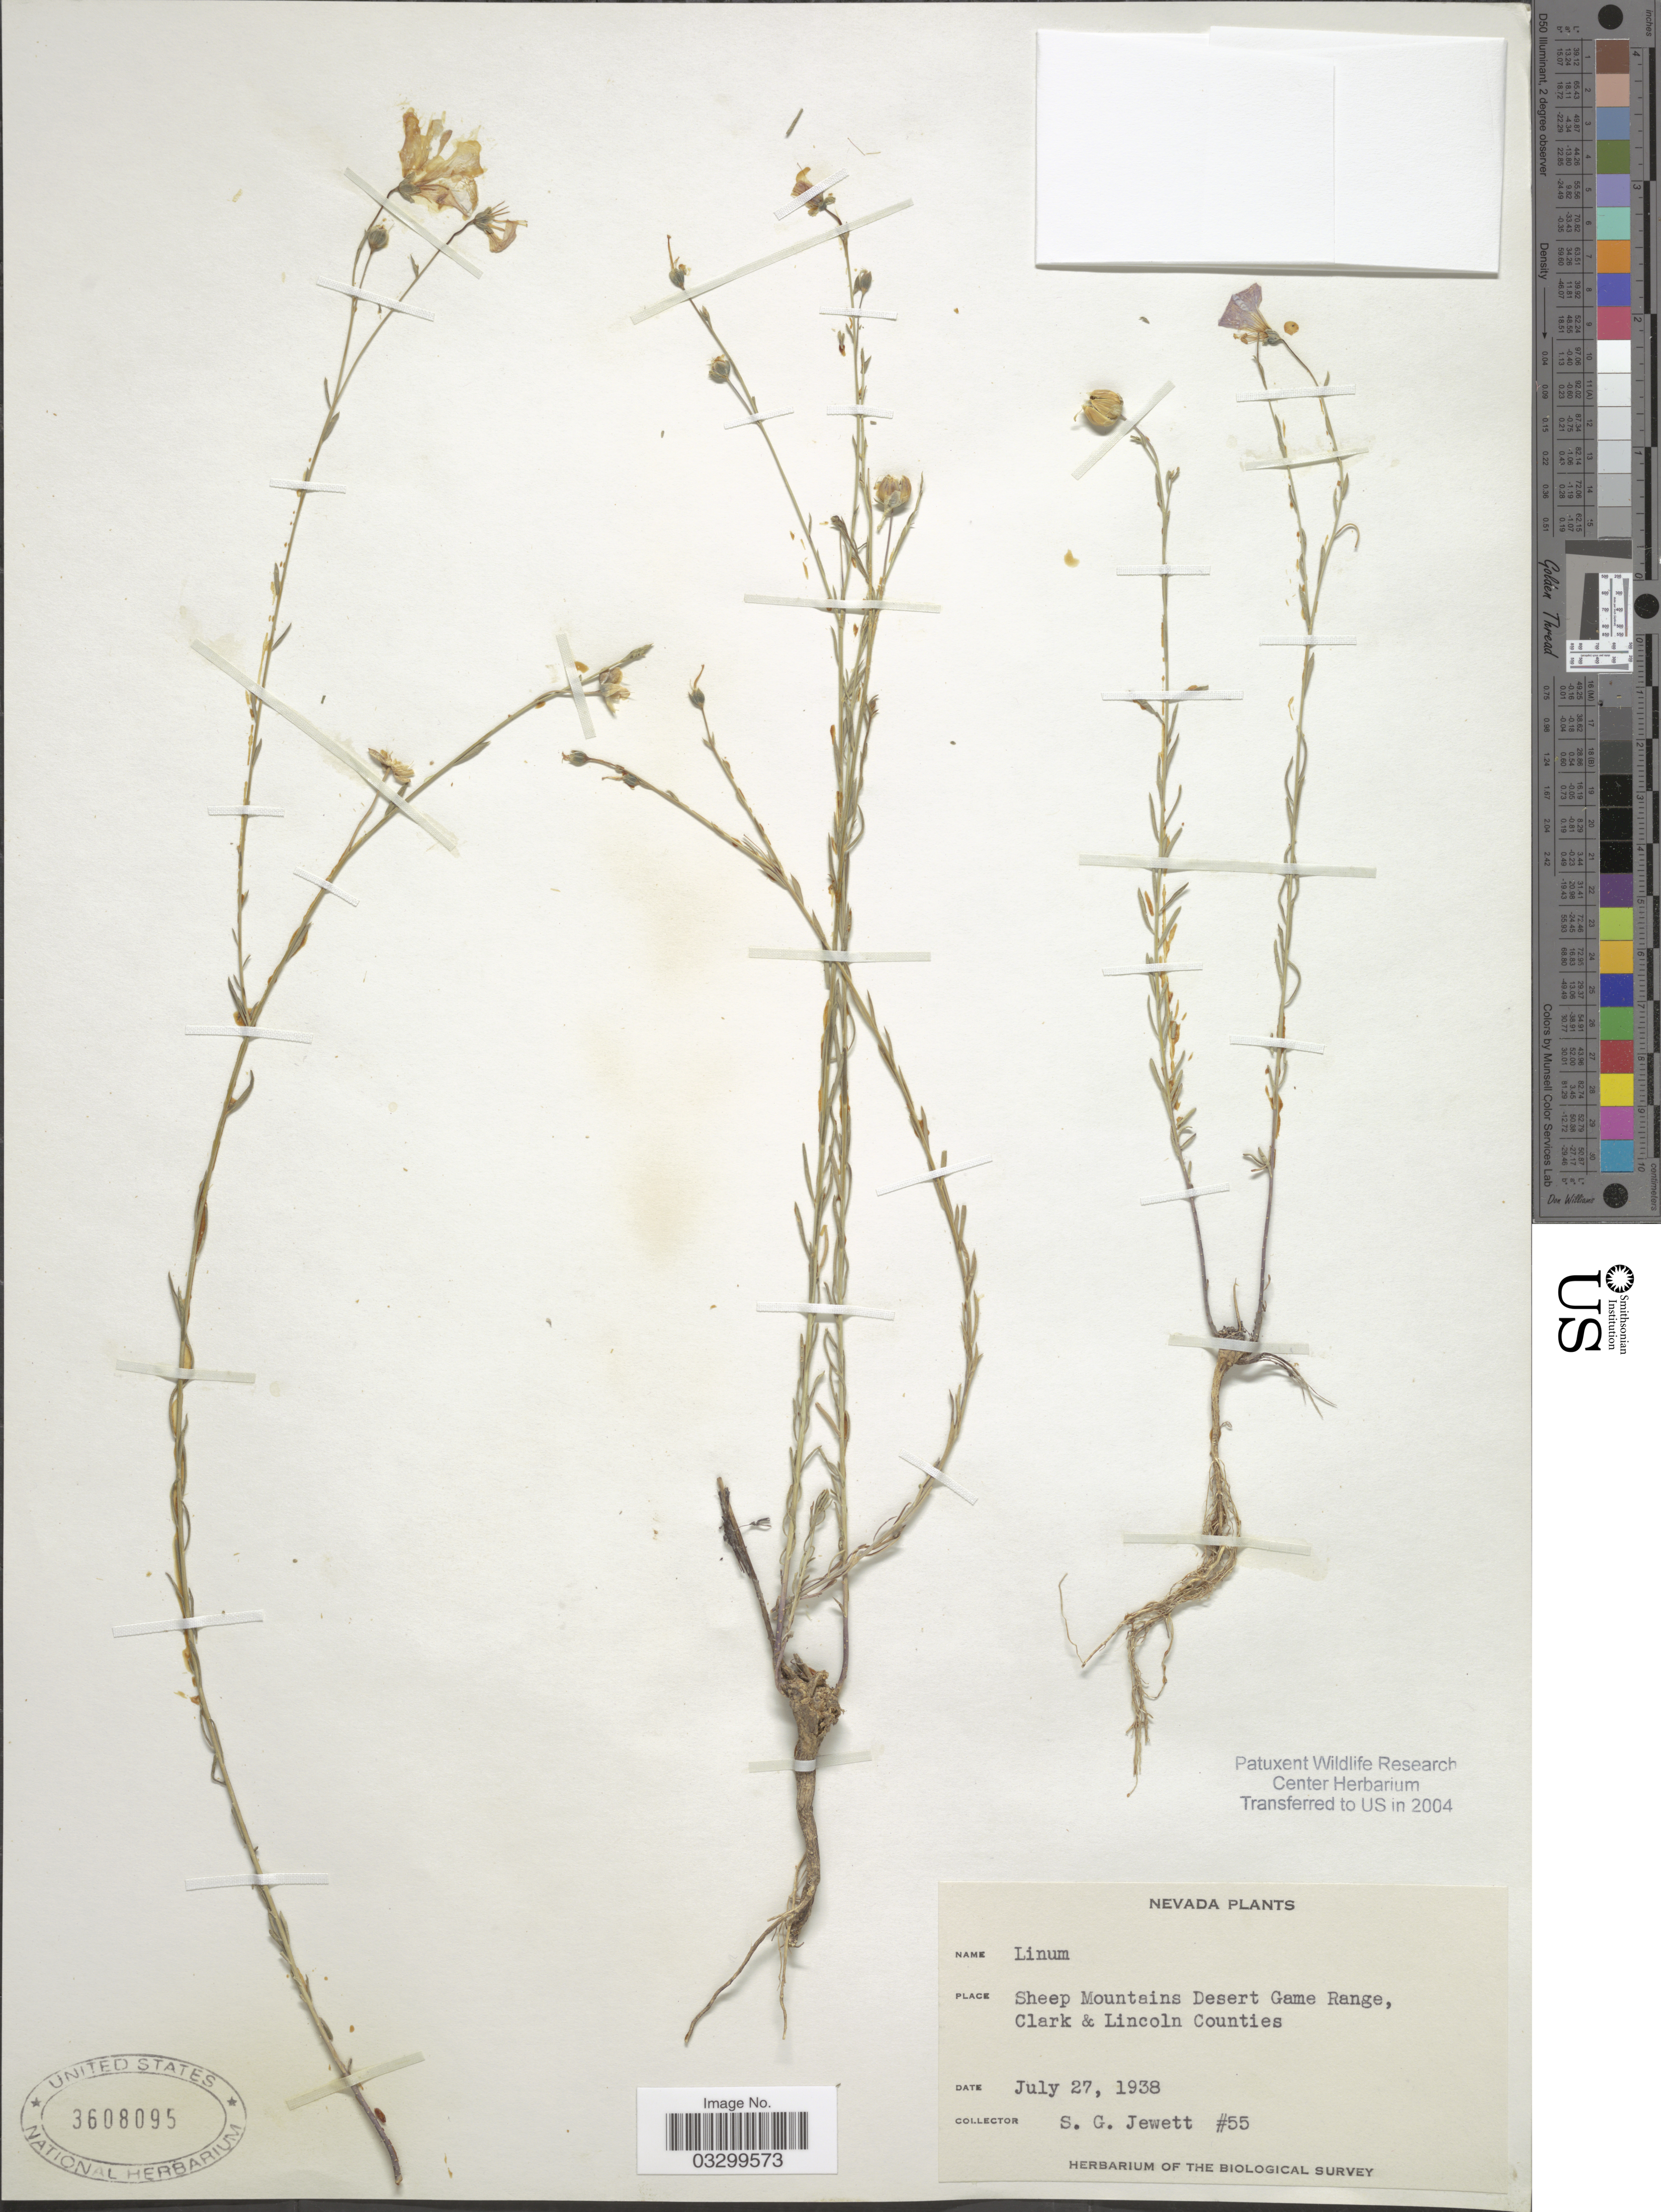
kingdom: Plantae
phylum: Tracheophyta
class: Magnoliopsida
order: Malpighiales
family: Linaceae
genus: Linum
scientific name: Linum sp.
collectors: S. Jewett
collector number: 55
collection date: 1938-07-27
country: United States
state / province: Nevada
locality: Sheep Mountains Desert Game Range, Clark & Lincoln Counties.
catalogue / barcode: US 3608095